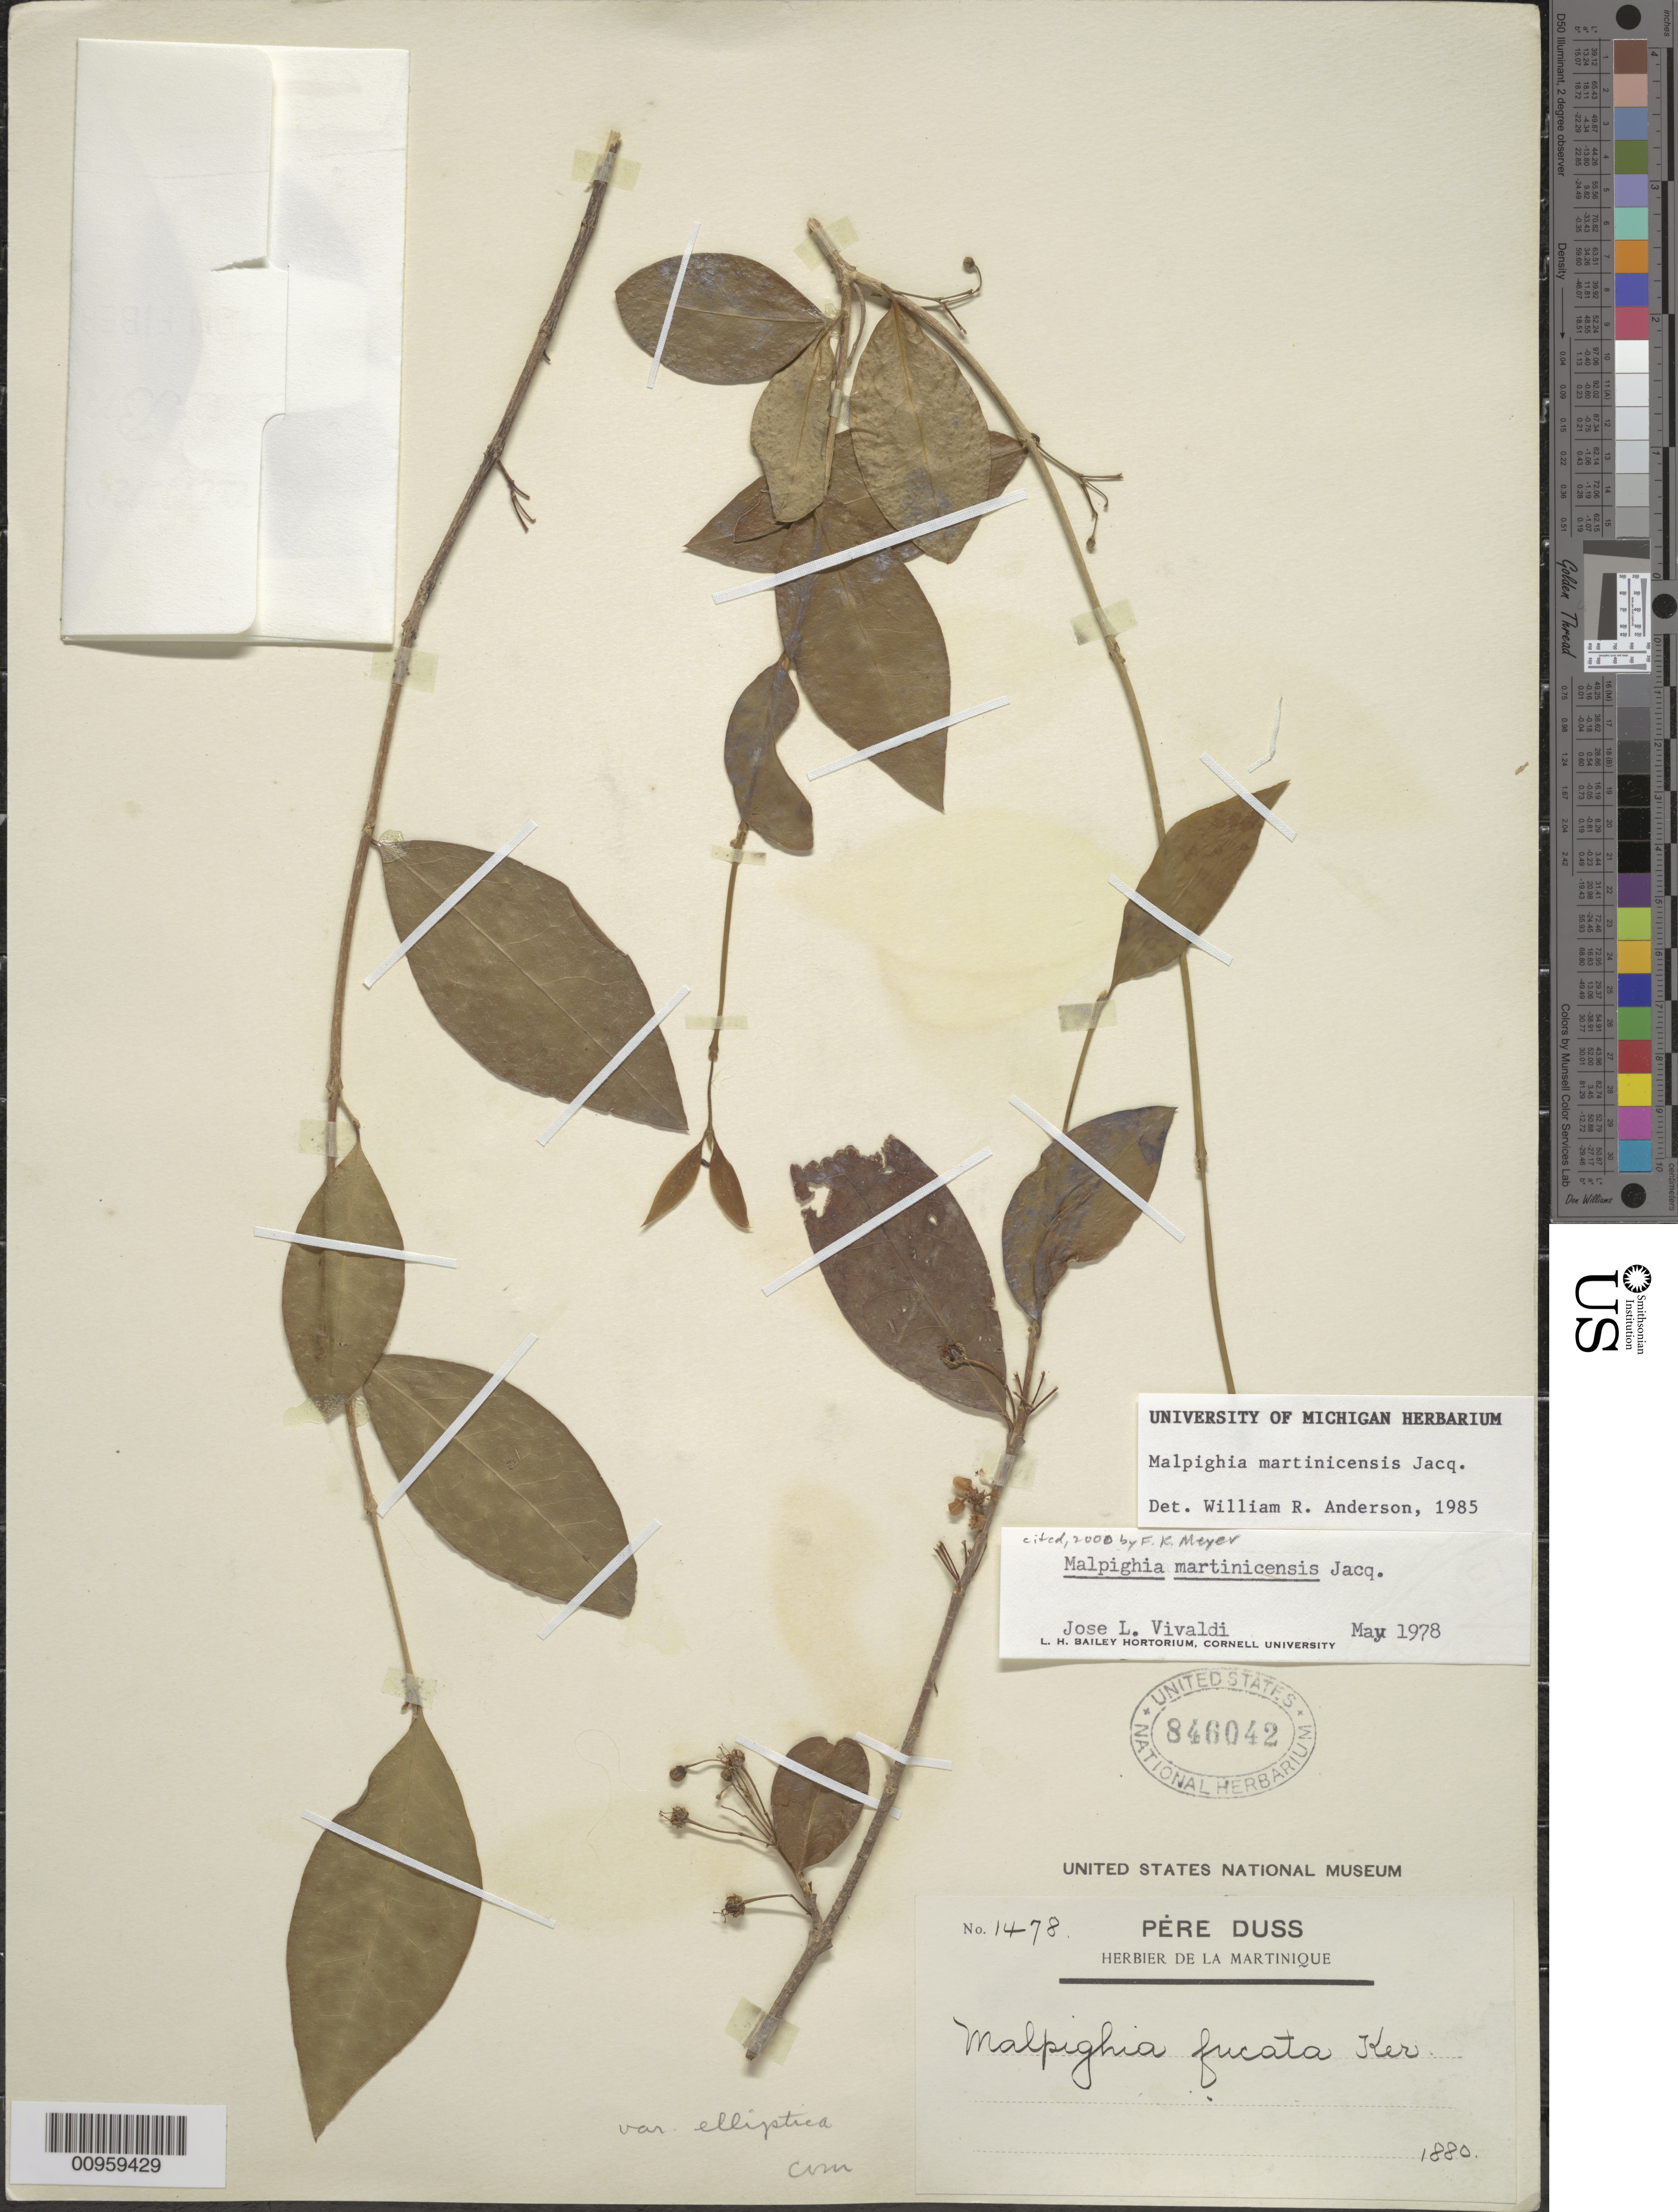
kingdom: Plantae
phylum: Tracheophyta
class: Magnoliopsida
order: Malpighiales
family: Malpighiaceae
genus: Malpighia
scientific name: Malpighia martinicensis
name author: Jacq.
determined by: Meyer, F. K.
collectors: Père Duss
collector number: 1478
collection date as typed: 1880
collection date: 1880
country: Martinique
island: Martinique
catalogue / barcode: US 846042